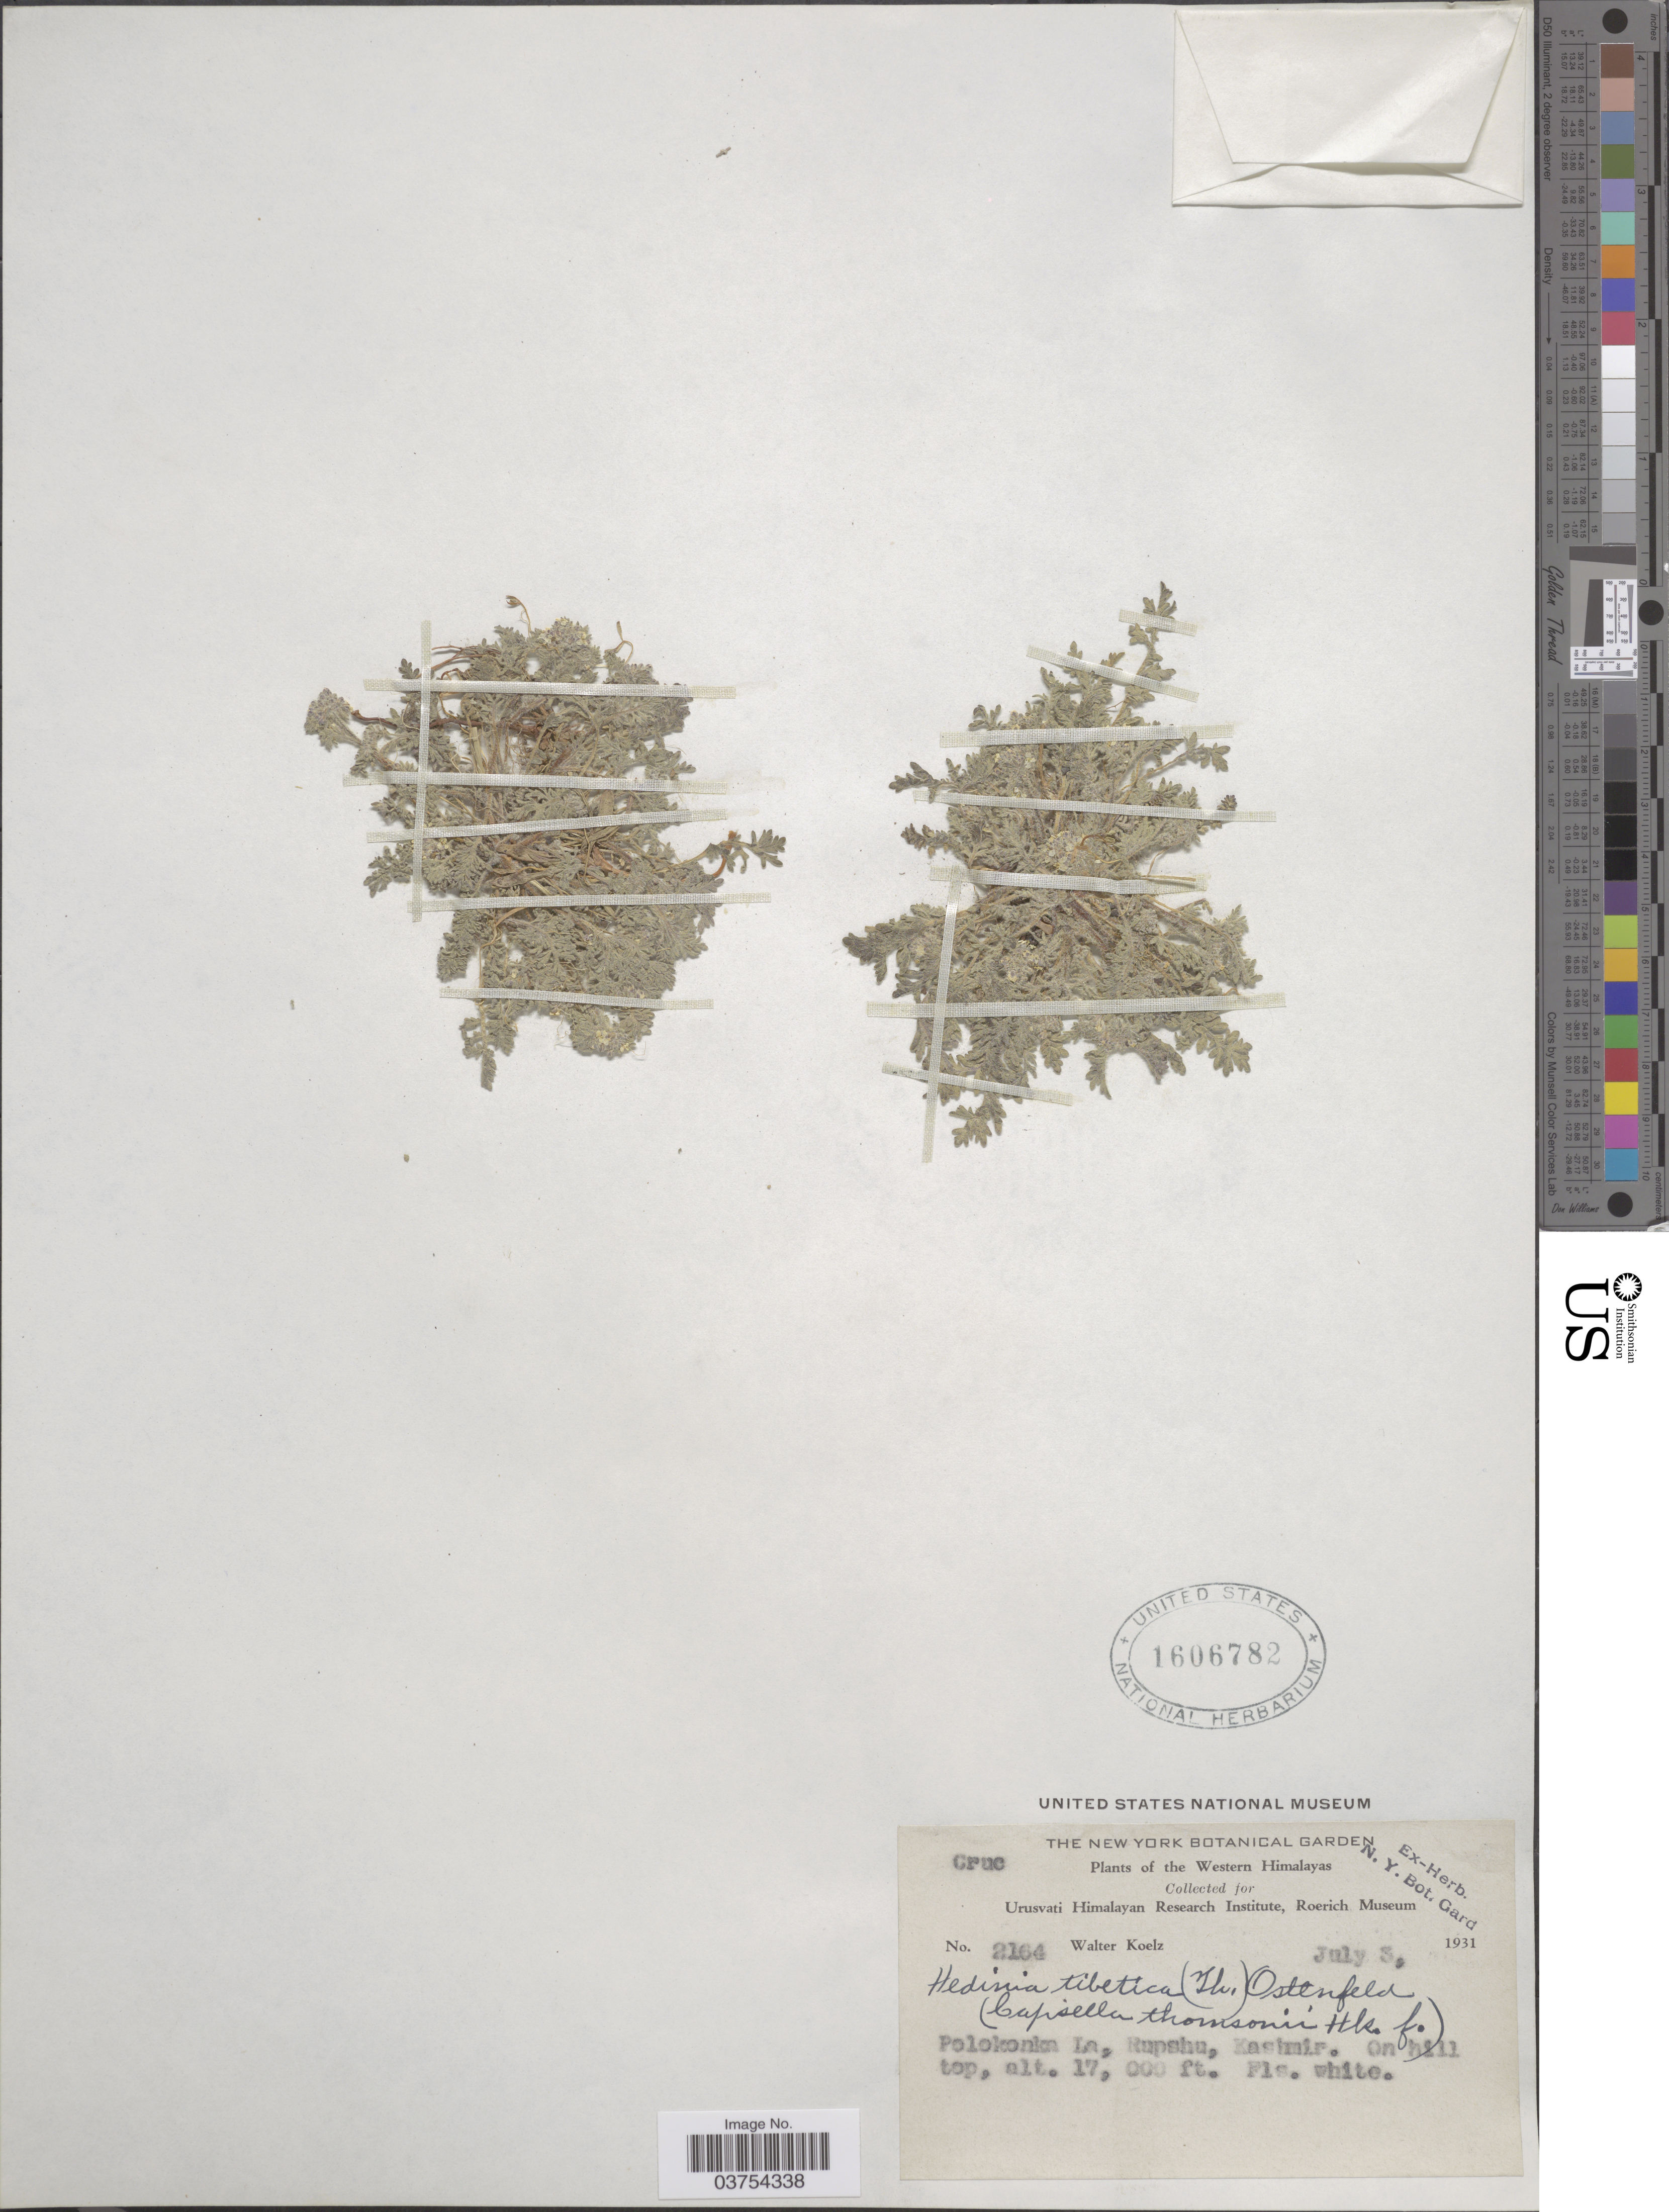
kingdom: Plantae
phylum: Tracheophyta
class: Magnoliopsida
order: Brassicales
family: Brassicaceae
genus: Smelowskia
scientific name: Smelowskia tibetica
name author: Lipsky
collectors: W. N. Koelz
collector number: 2164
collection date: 1931-07-03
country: India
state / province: Jammu and Kashmir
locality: Western Himalayas. Polokonka La, Rupshu, Kashmir.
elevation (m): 5182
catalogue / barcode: US 1606782